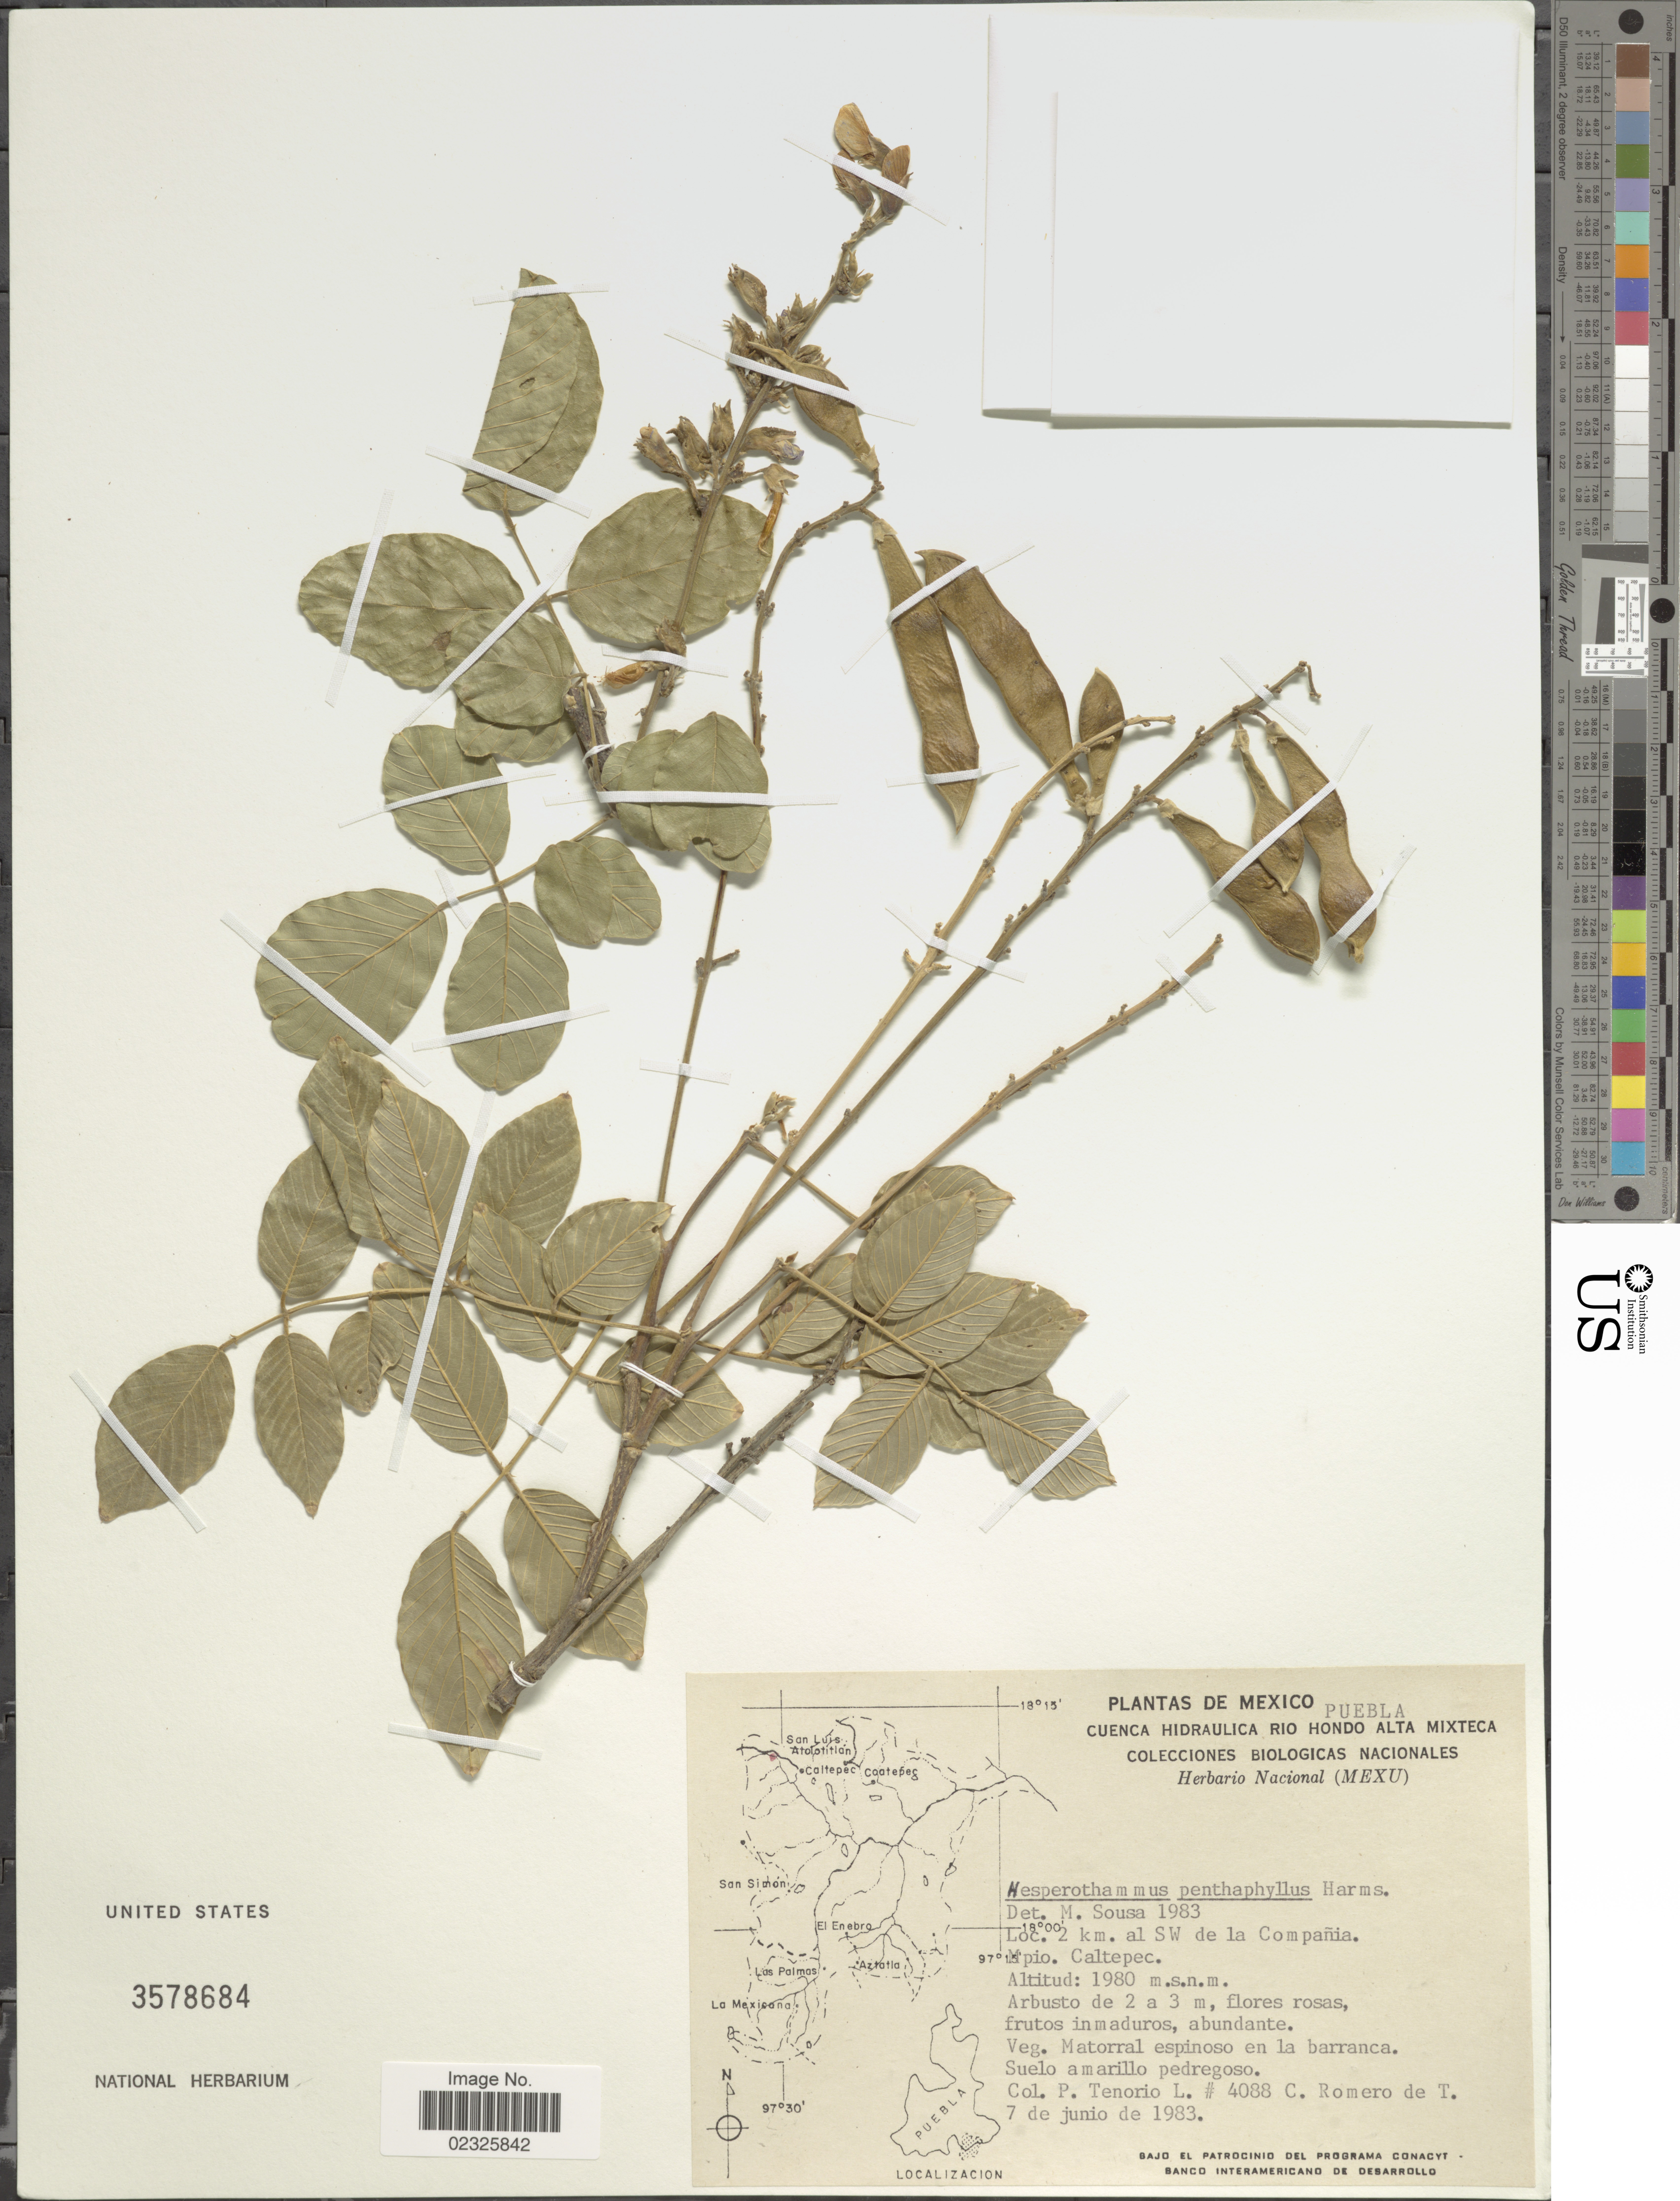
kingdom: Plantae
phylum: Tracheophyta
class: Magnoliopsida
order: Fabales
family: Fabaceae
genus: Hesperothamnus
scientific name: Hesperothamnus pentaphyllus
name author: (Harms) Harms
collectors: P. Tenorio L. & C. Romero de T.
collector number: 4088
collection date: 1983-06-07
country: Mexico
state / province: Puebla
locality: Cuenca Hidraulica Rio Hondo alta Mixteca, 2 km. al SW de la Compania, Mpio. Caltepec, matorral espinoso en la barranca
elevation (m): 1980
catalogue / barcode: US 3578684